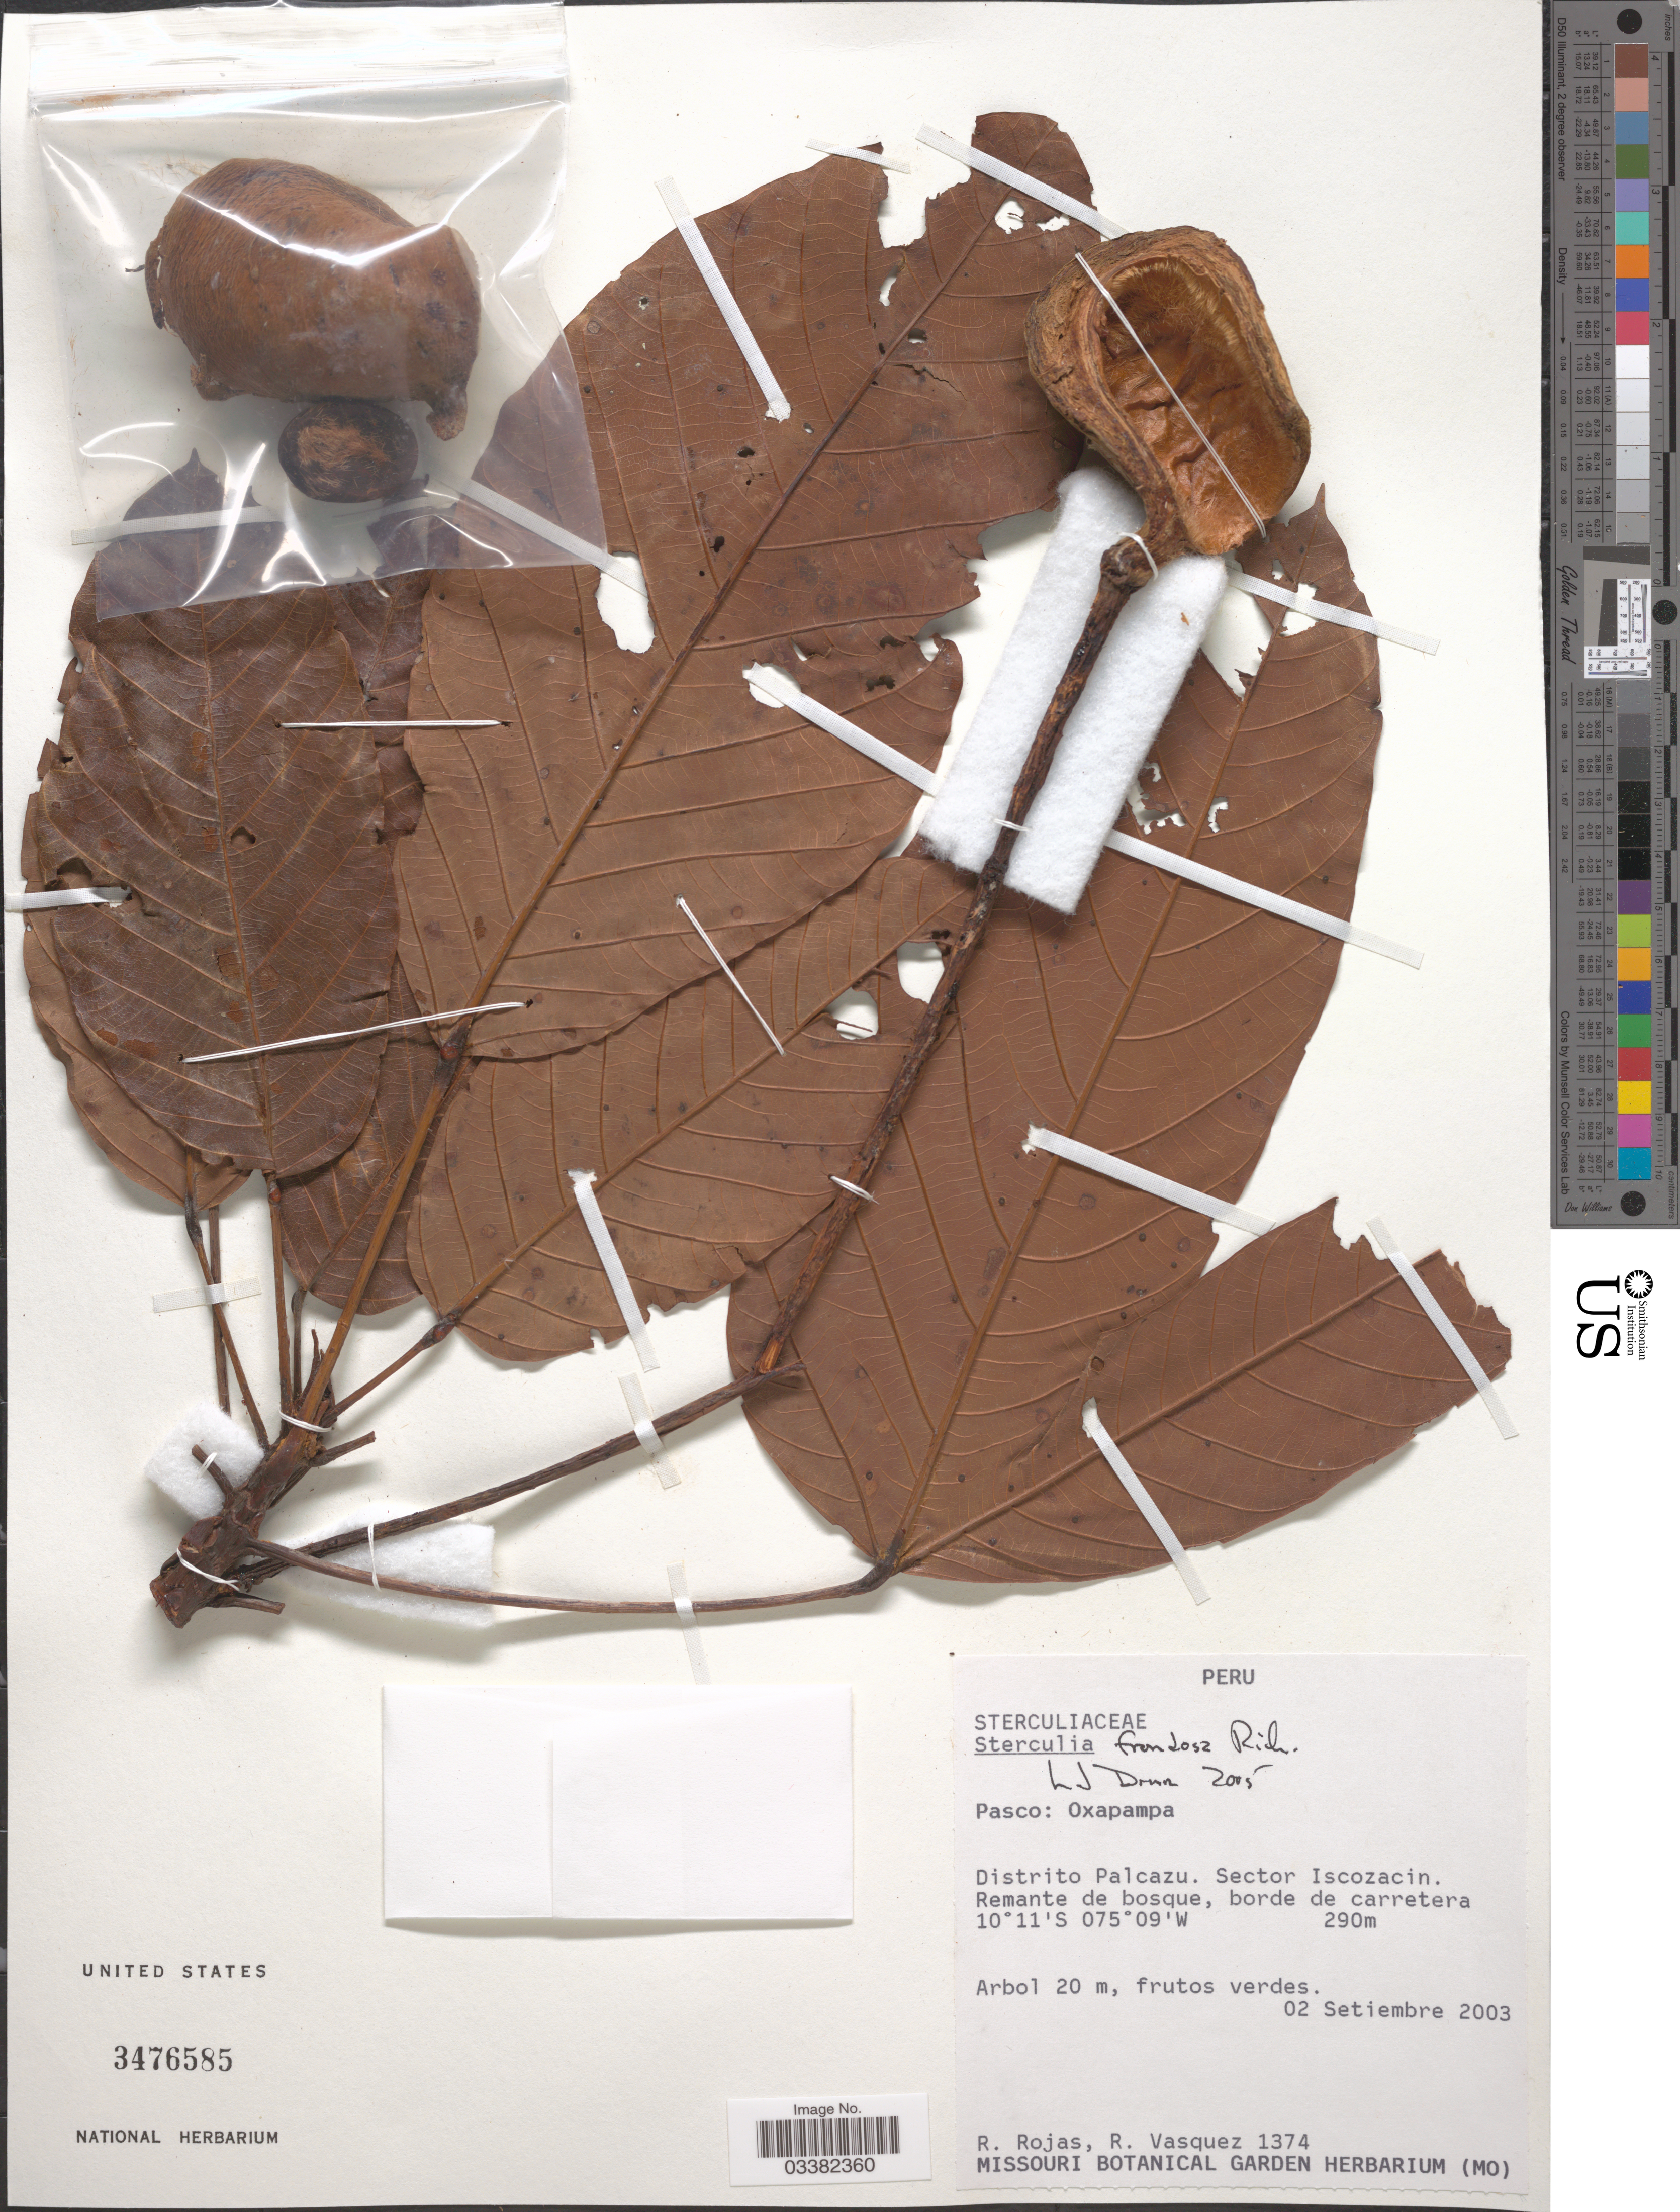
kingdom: Plantae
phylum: Tracheophyta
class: Magnoliopsida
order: Malvales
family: Malvaceae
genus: Sterculia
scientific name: Sterculia frondosa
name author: Rich.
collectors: R. Rojas & R. Vasquez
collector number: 1374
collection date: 2003-09-02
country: Peru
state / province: Pasco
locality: Oxapampa. Distrito Palcazu. Sector Iscozacin.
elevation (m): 290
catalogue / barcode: US 3476585